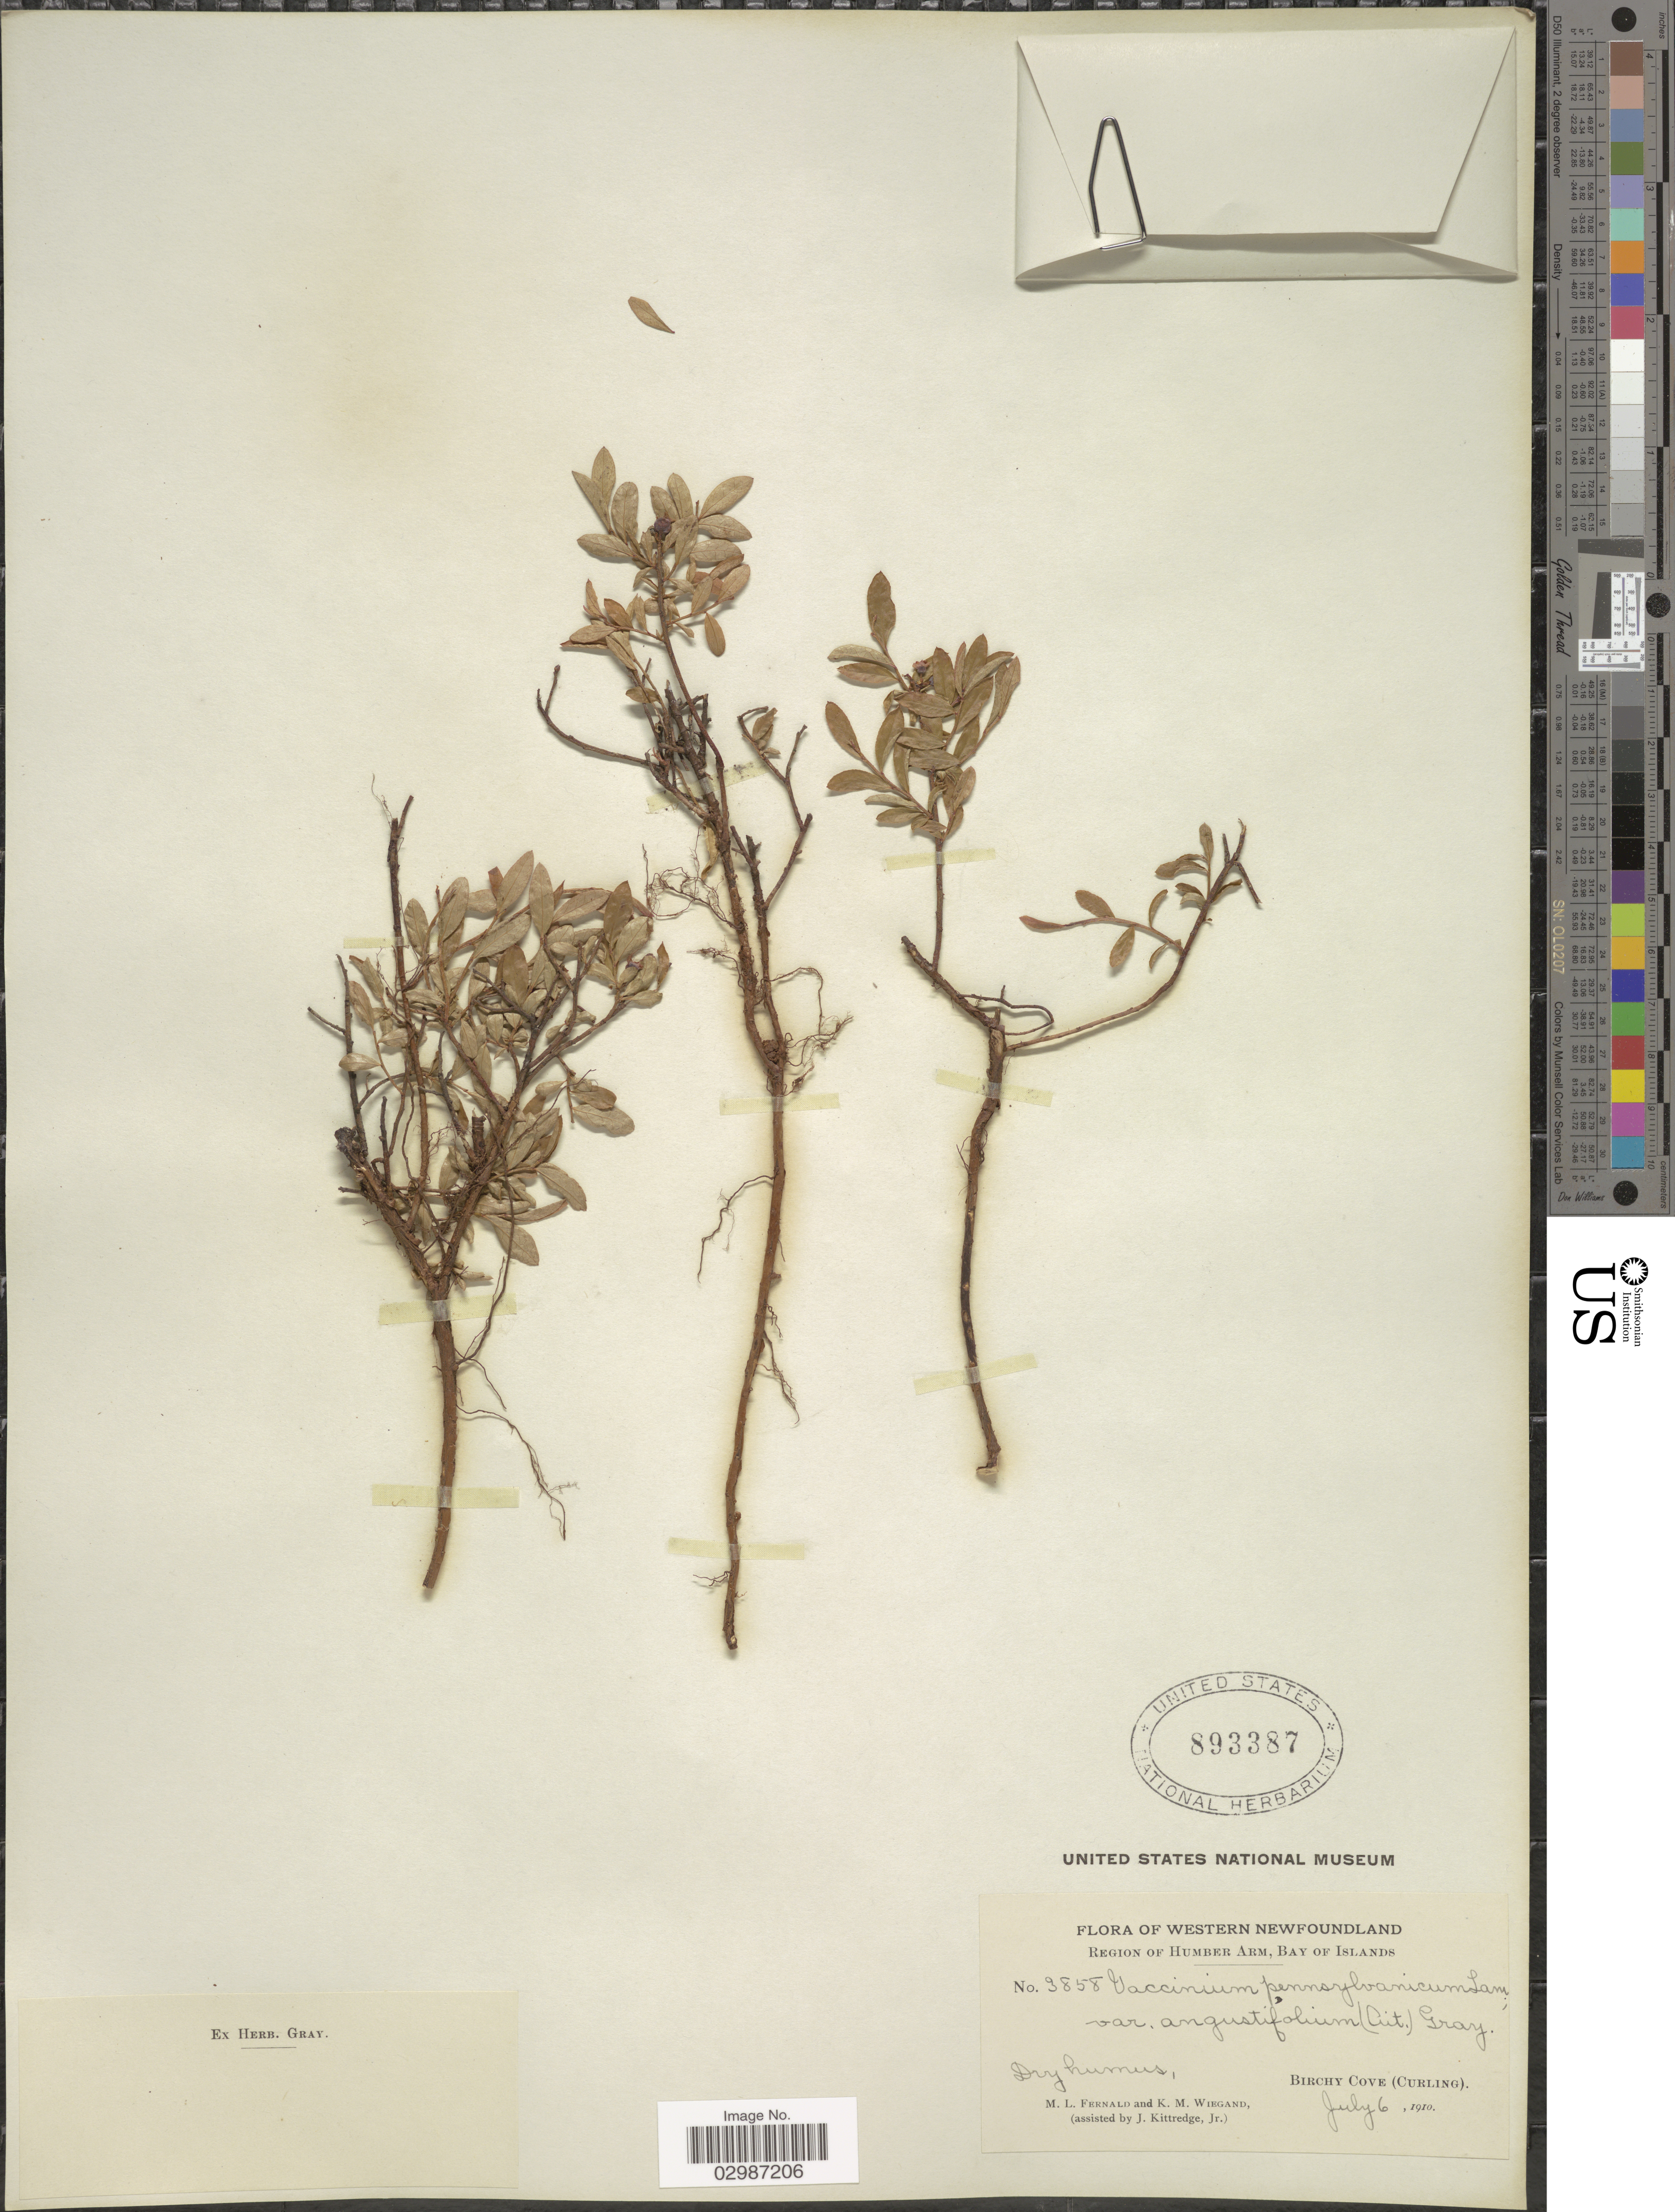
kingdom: Plantae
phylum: Tracheophyta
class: Magnoliopsida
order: Ericales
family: Ericaceae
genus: Vaccinium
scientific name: Vaccinium angustifolium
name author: Aiton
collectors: M. L. Fernald, K. M. Wiegand & J. Kittredge Jr.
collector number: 3858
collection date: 1910-07-06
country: Canada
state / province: Newfoundland and Labrador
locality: Western Newfoundland. Region of Humber Arm, Bay of Islands. Birchy Cove (Curling).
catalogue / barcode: US 893387